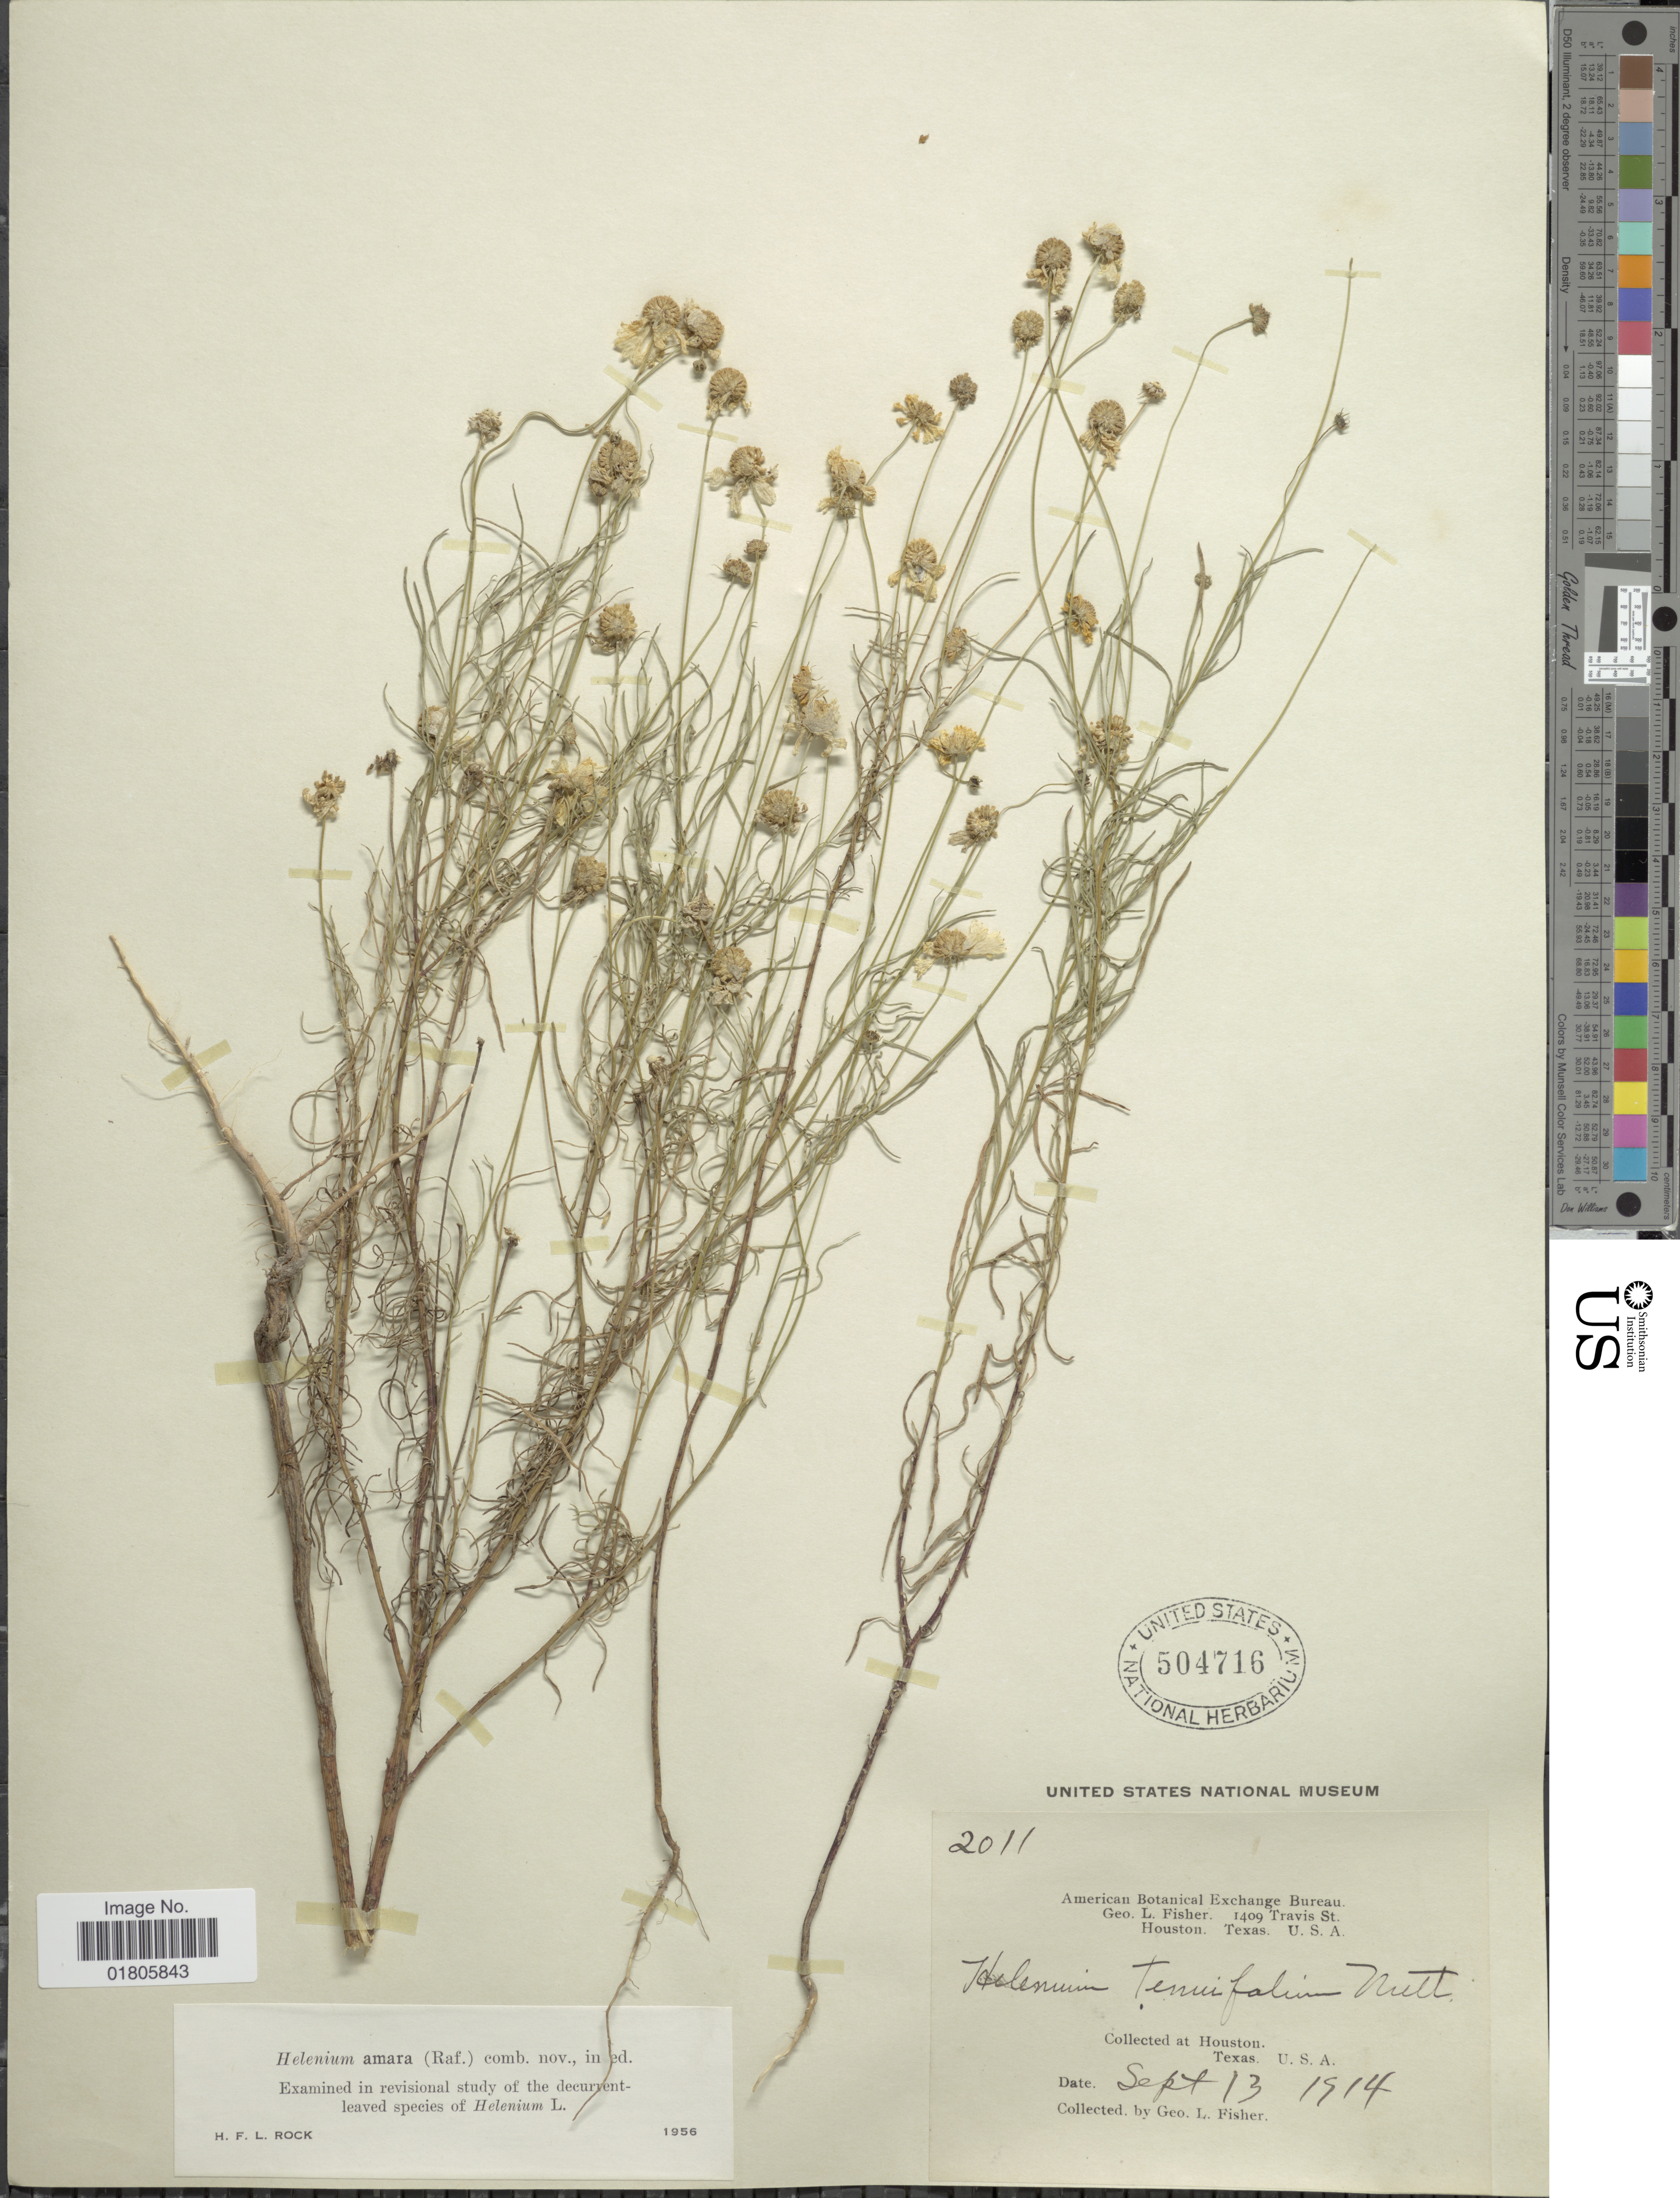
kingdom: Plantae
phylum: Tracheophyta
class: Magnoliopsida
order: Asterales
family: Asteraceae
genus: Helenium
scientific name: Helenium amarum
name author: (Raf.) H. Rock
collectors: G. L. Fisher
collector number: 2011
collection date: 1914-09-13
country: United States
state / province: Texas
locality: Houston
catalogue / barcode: US 504716